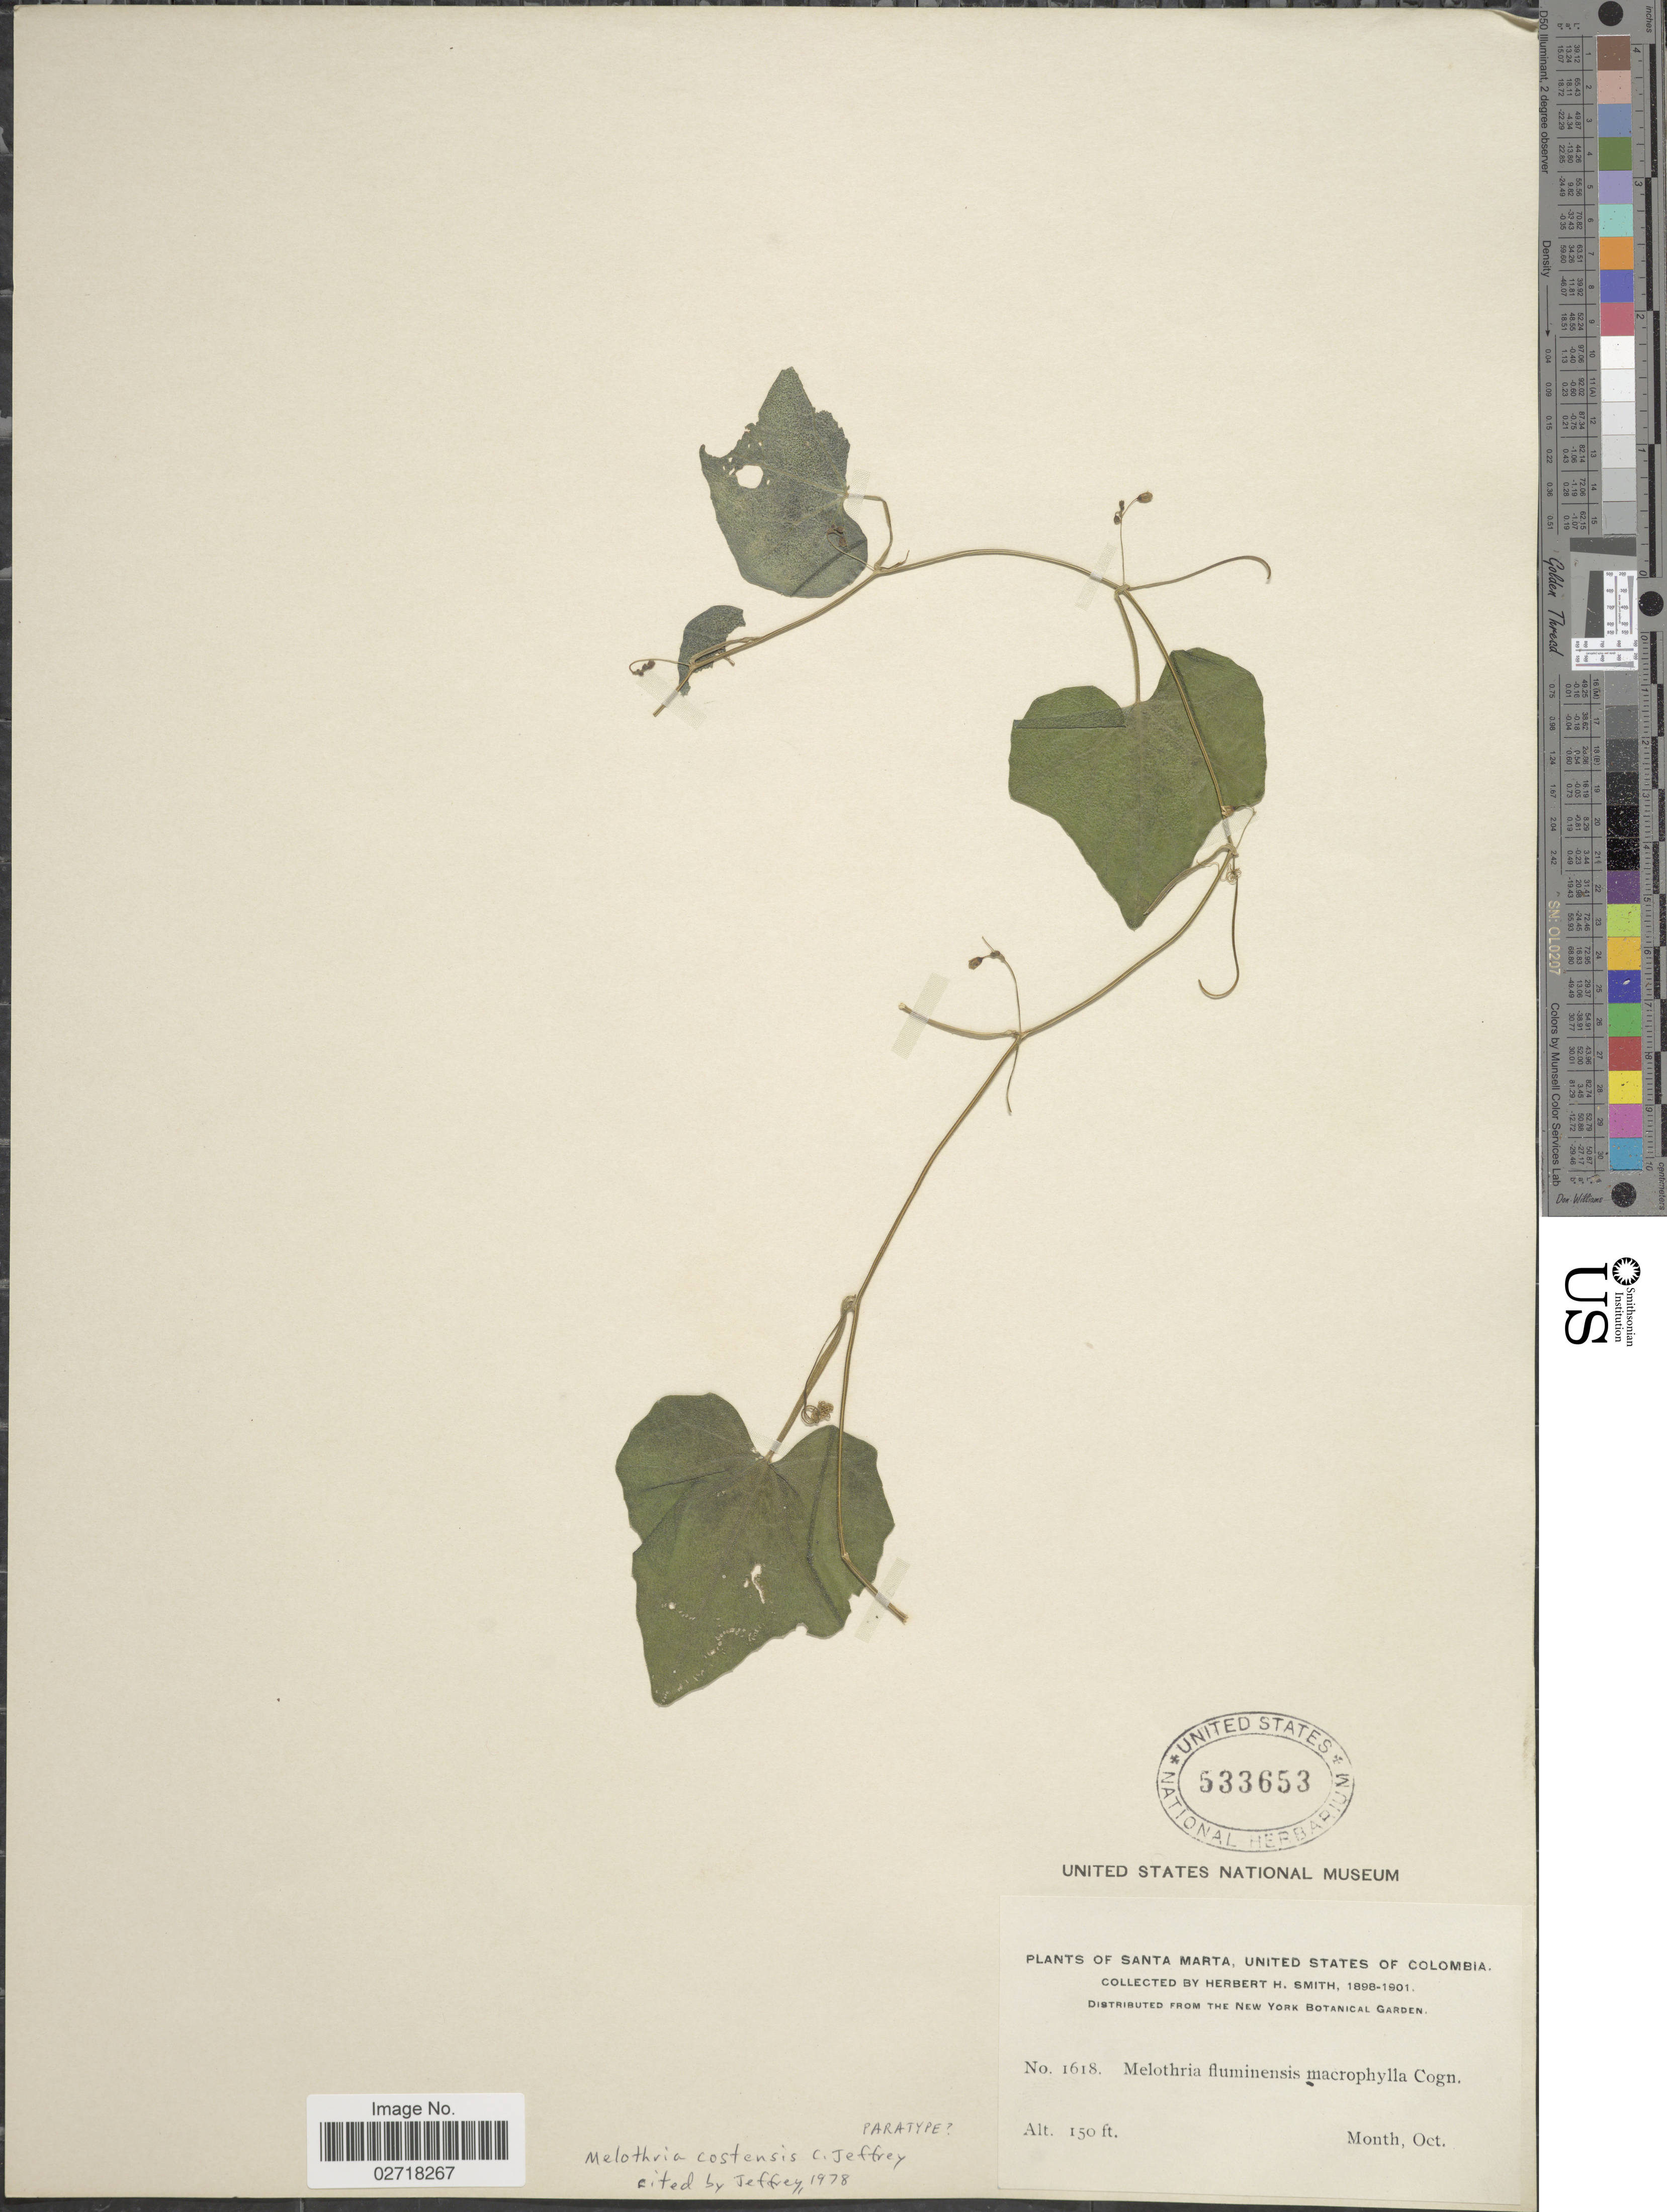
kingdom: Plantae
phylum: Tracheophyta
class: Magnoliopsida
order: Cucurbitales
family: Cucurbitaceae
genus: Melothria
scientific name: Melothria costensis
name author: C. Jeffrey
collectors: Herbert H. Smith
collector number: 1618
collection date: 1898-10/1901-10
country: Colombia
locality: Santa Marta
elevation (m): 46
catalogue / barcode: US 533653